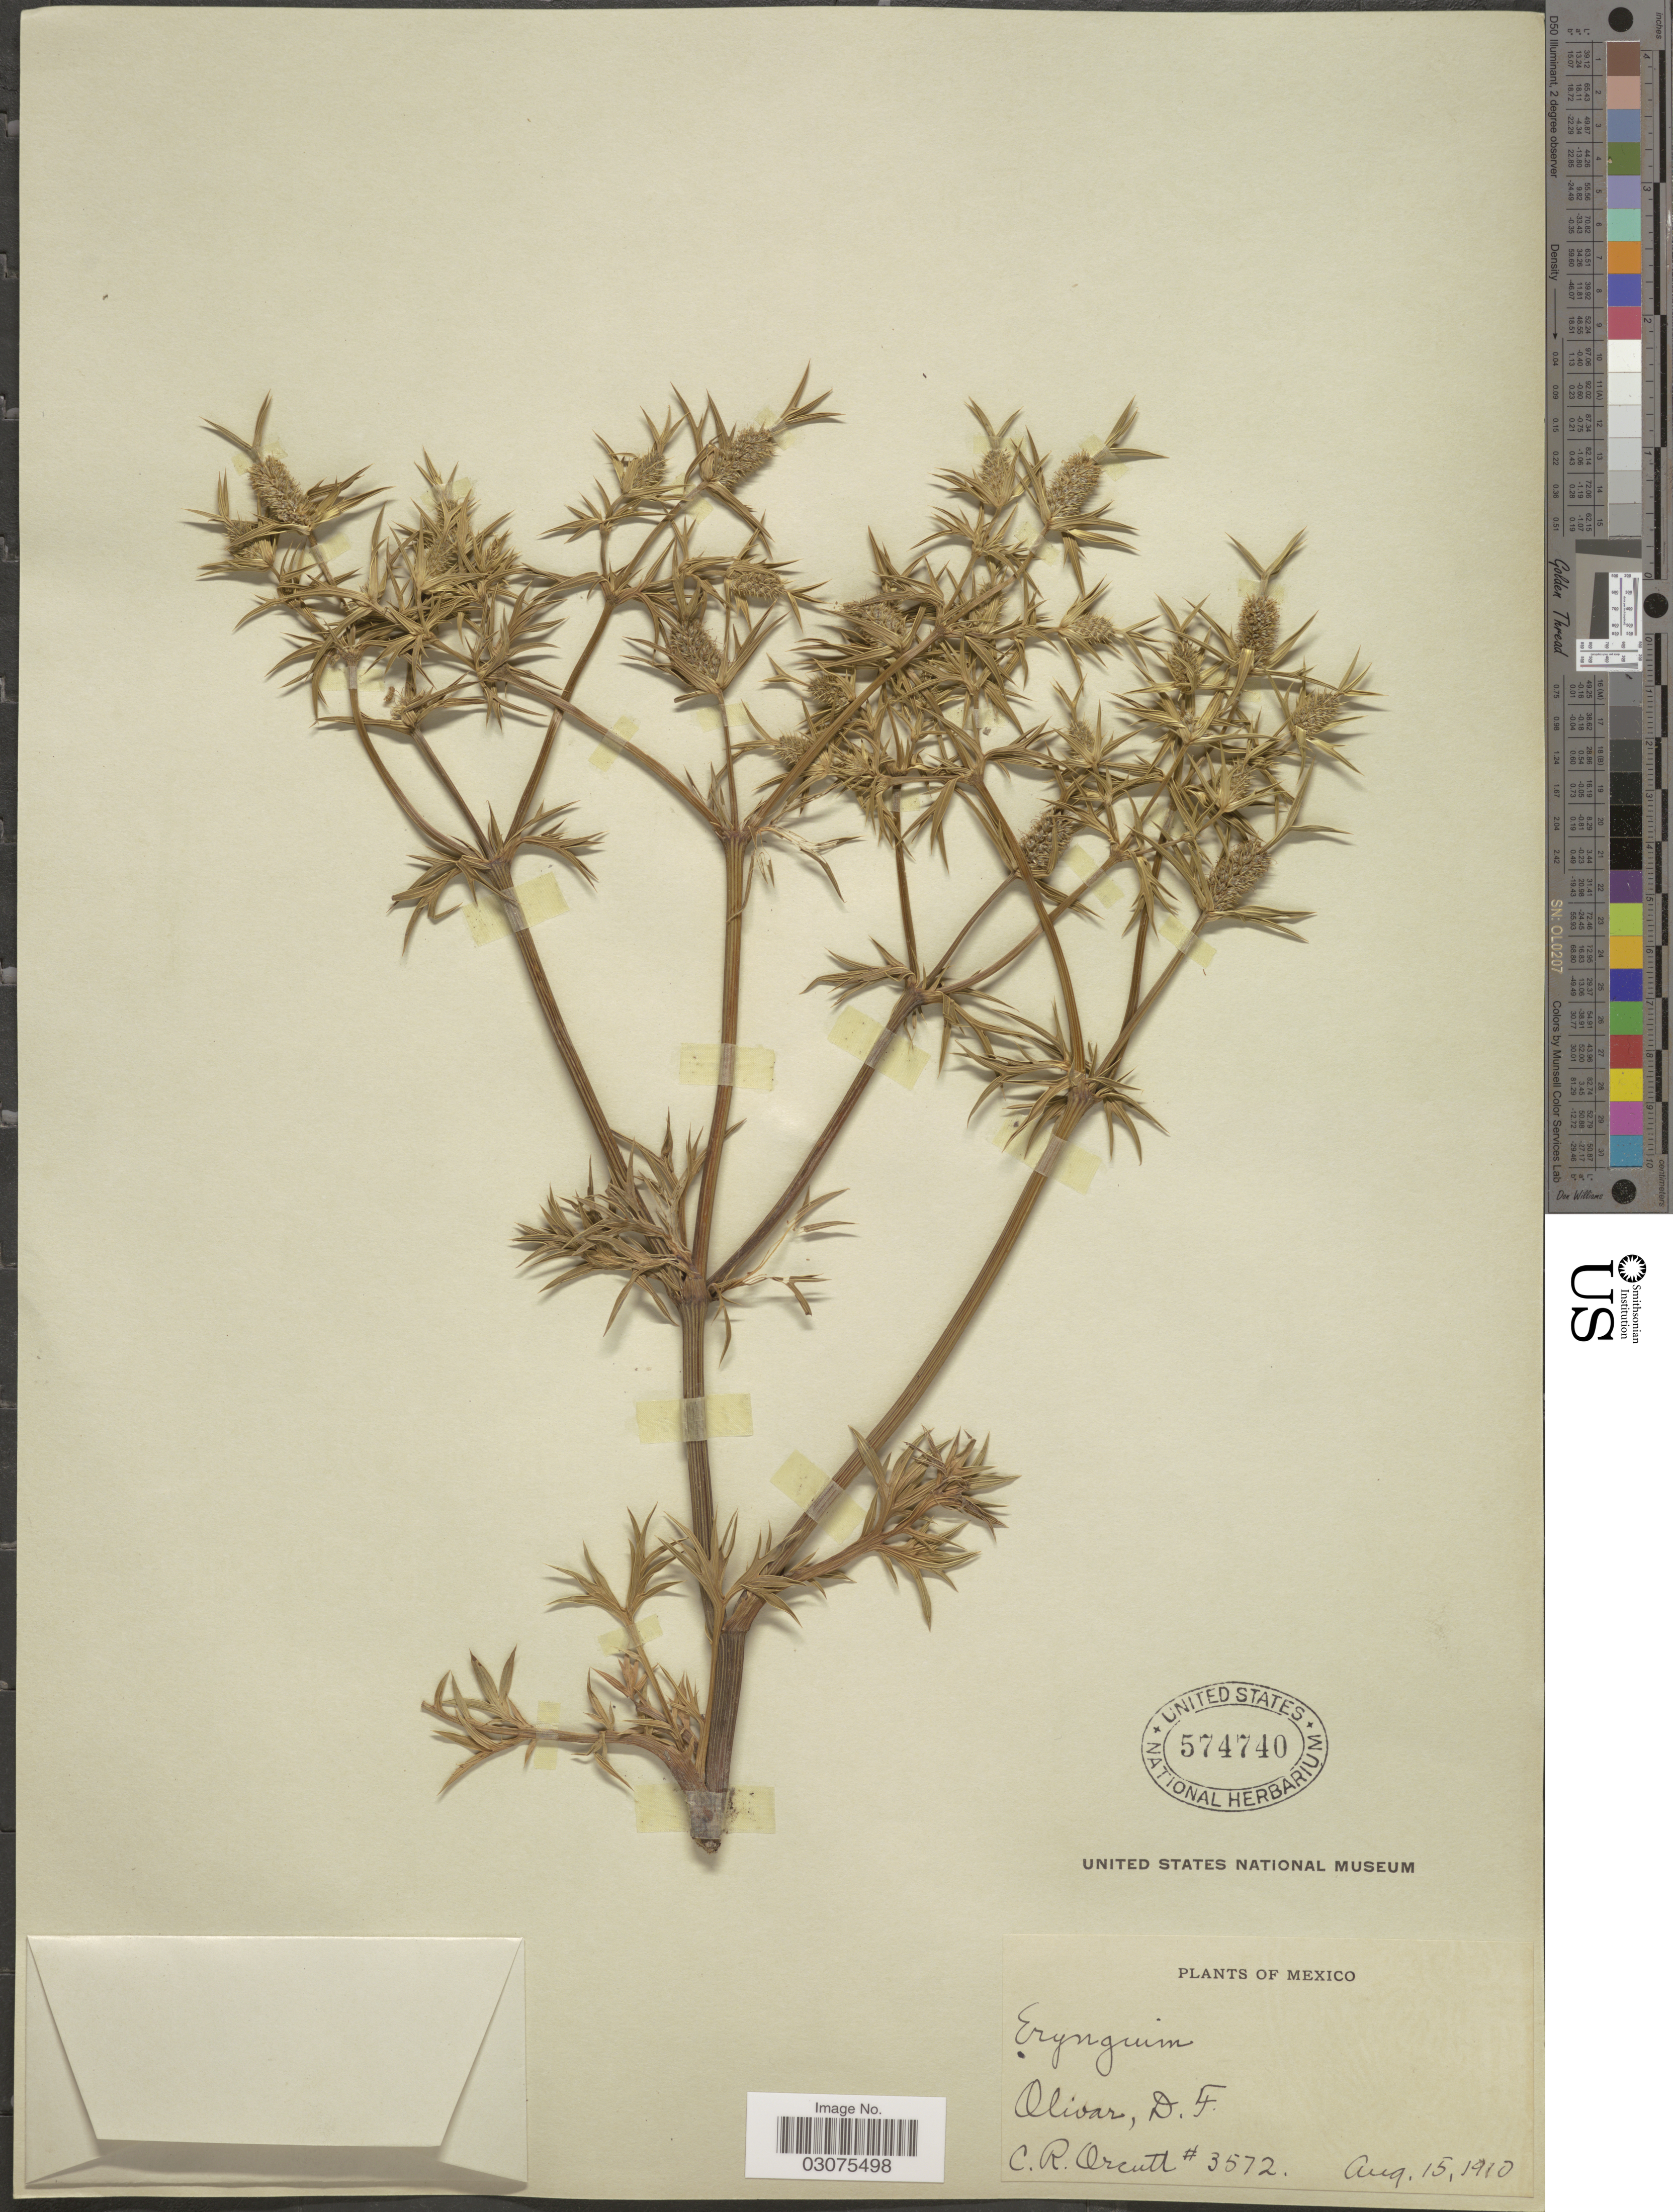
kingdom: Plantae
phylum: Tracheophyta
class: Magnoliopsida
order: Apiales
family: Apiaceae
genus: Eryngium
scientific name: Eryngium comosum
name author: F. Delaroche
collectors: C. R. Orcutt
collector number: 3572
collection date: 1910-08-15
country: Mexico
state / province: Distrito Federal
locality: Olivar, D.F.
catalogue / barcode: US 574740